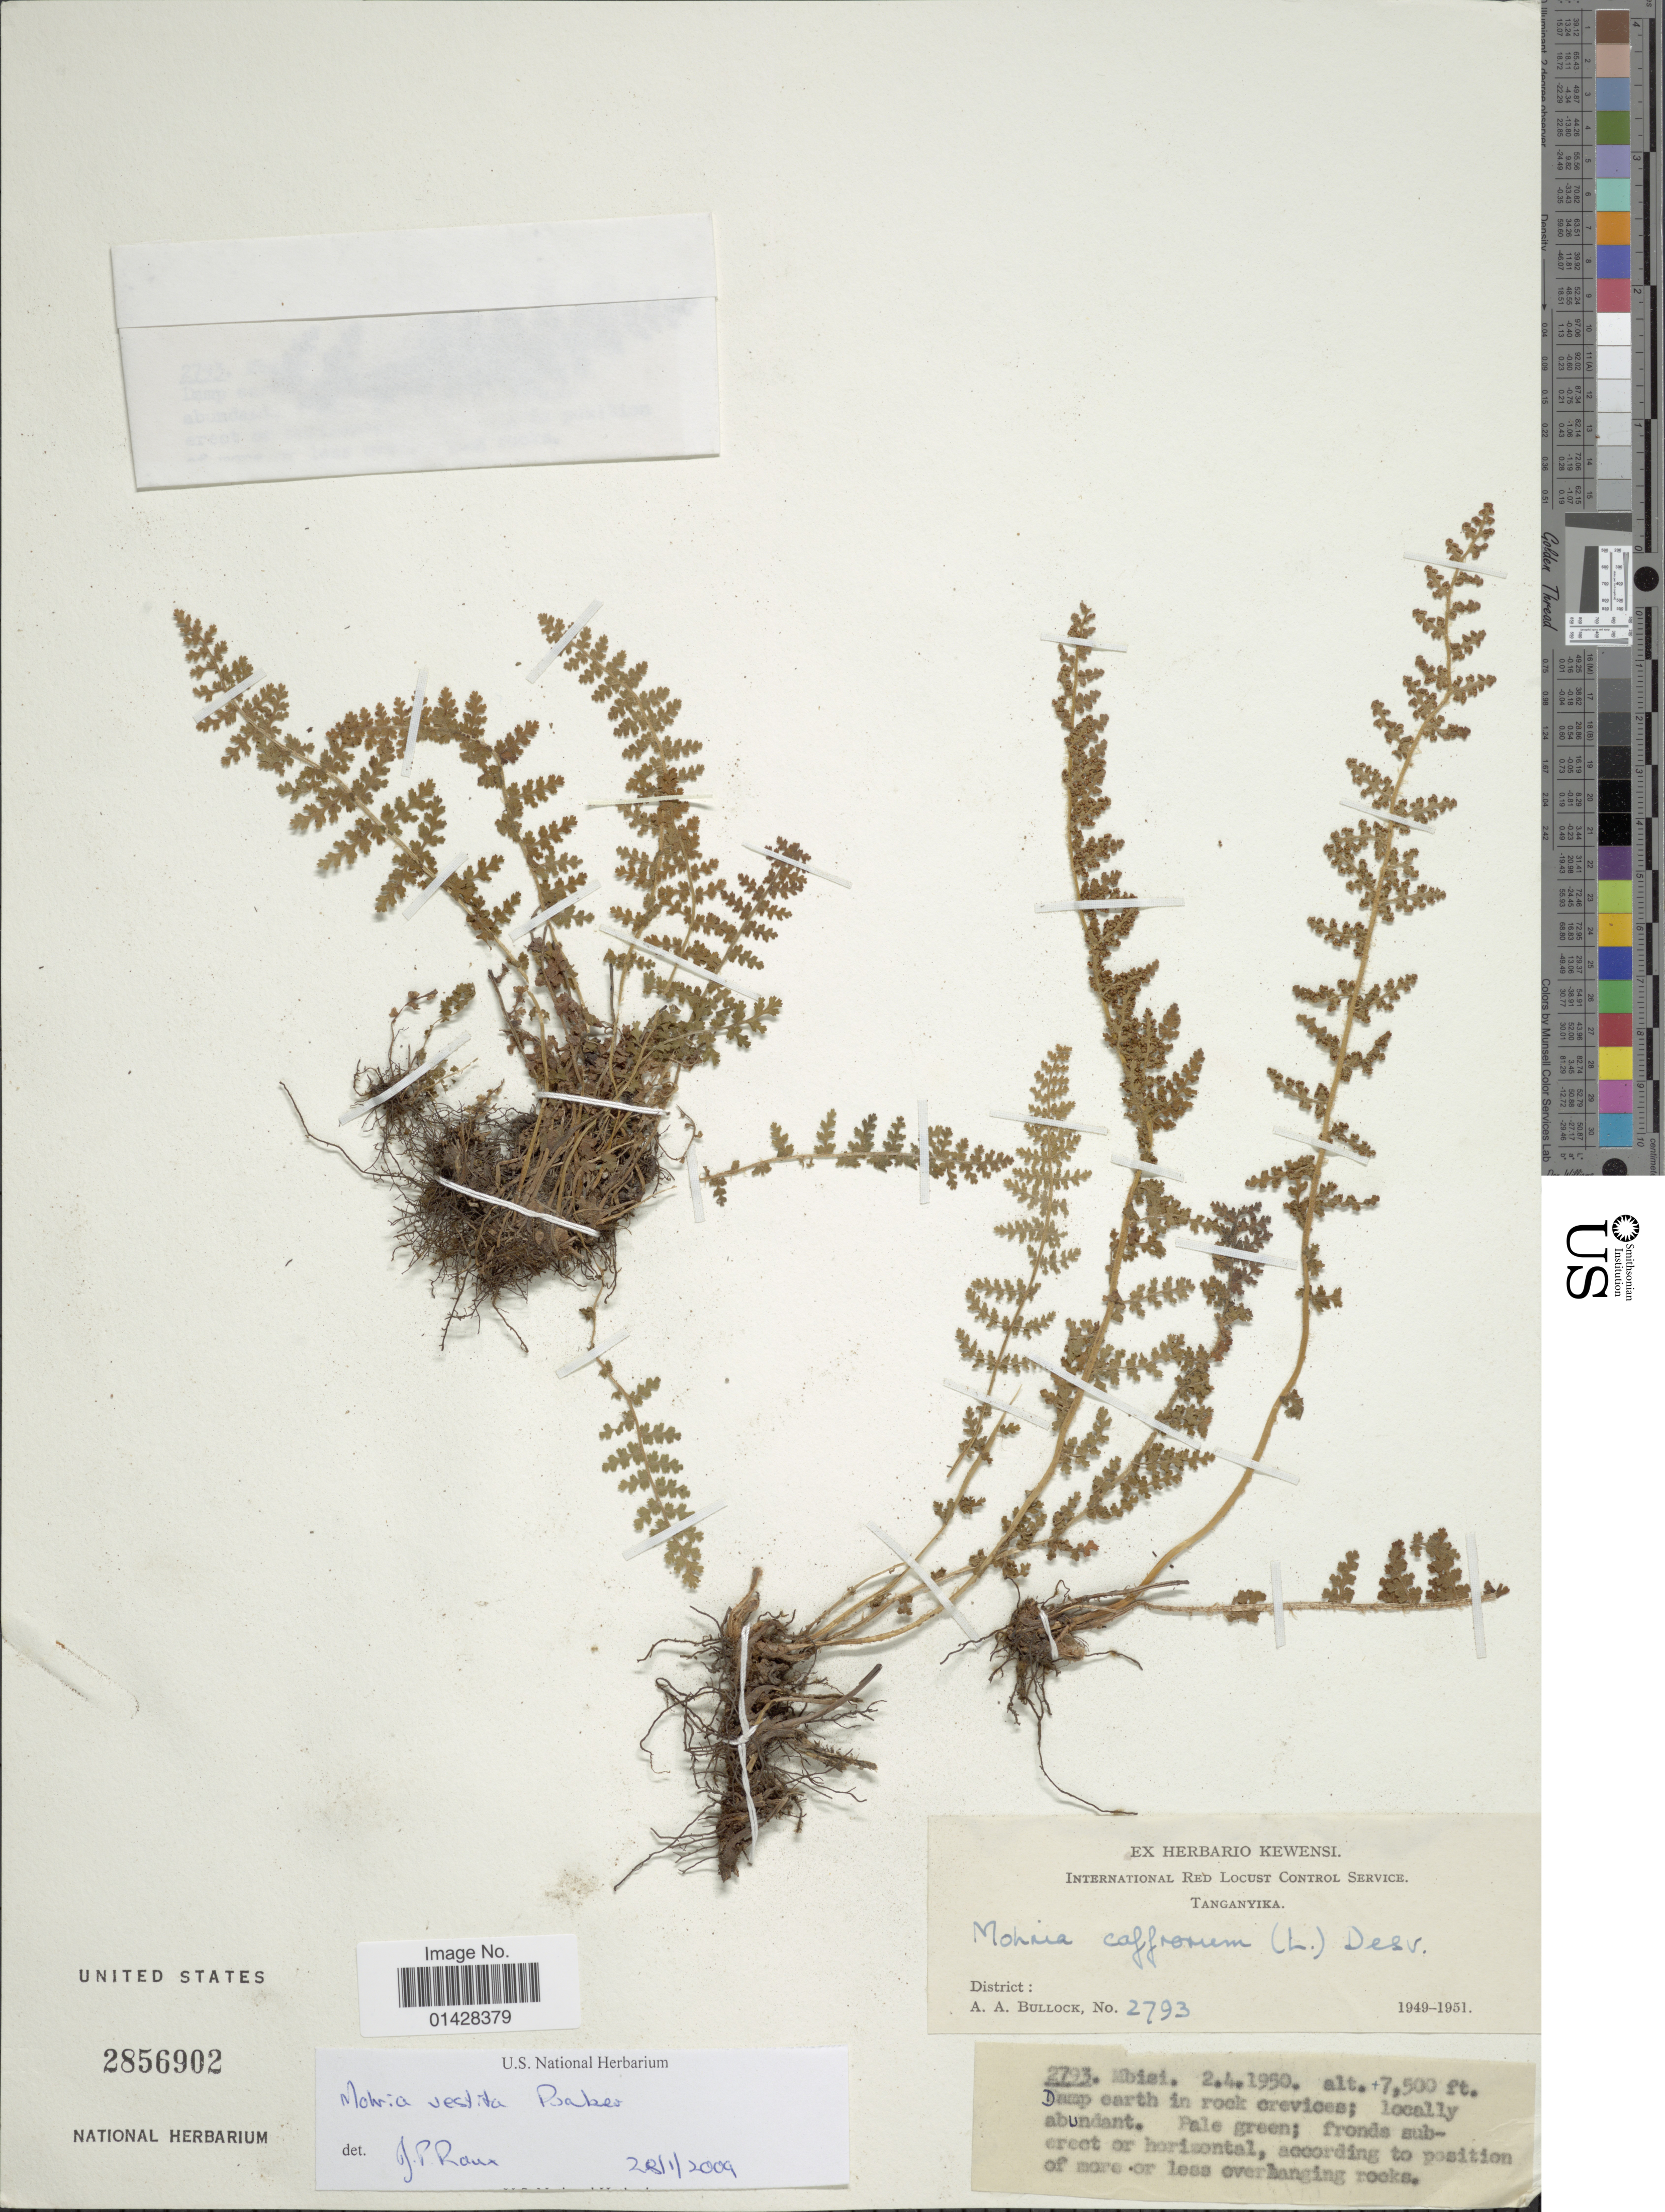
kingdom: Plantae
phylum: Tracheophyta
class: Polypodiopsida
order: Schizaeales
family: Anemiaceae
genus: Anemia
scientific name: Anemia vestita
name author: (Baker) Christenh.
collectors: A. Bullock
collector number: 2793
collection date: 1950-04-02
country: Tanzania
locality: Tanganyika, Mbisi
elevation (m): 2286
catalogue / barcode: US 2856902